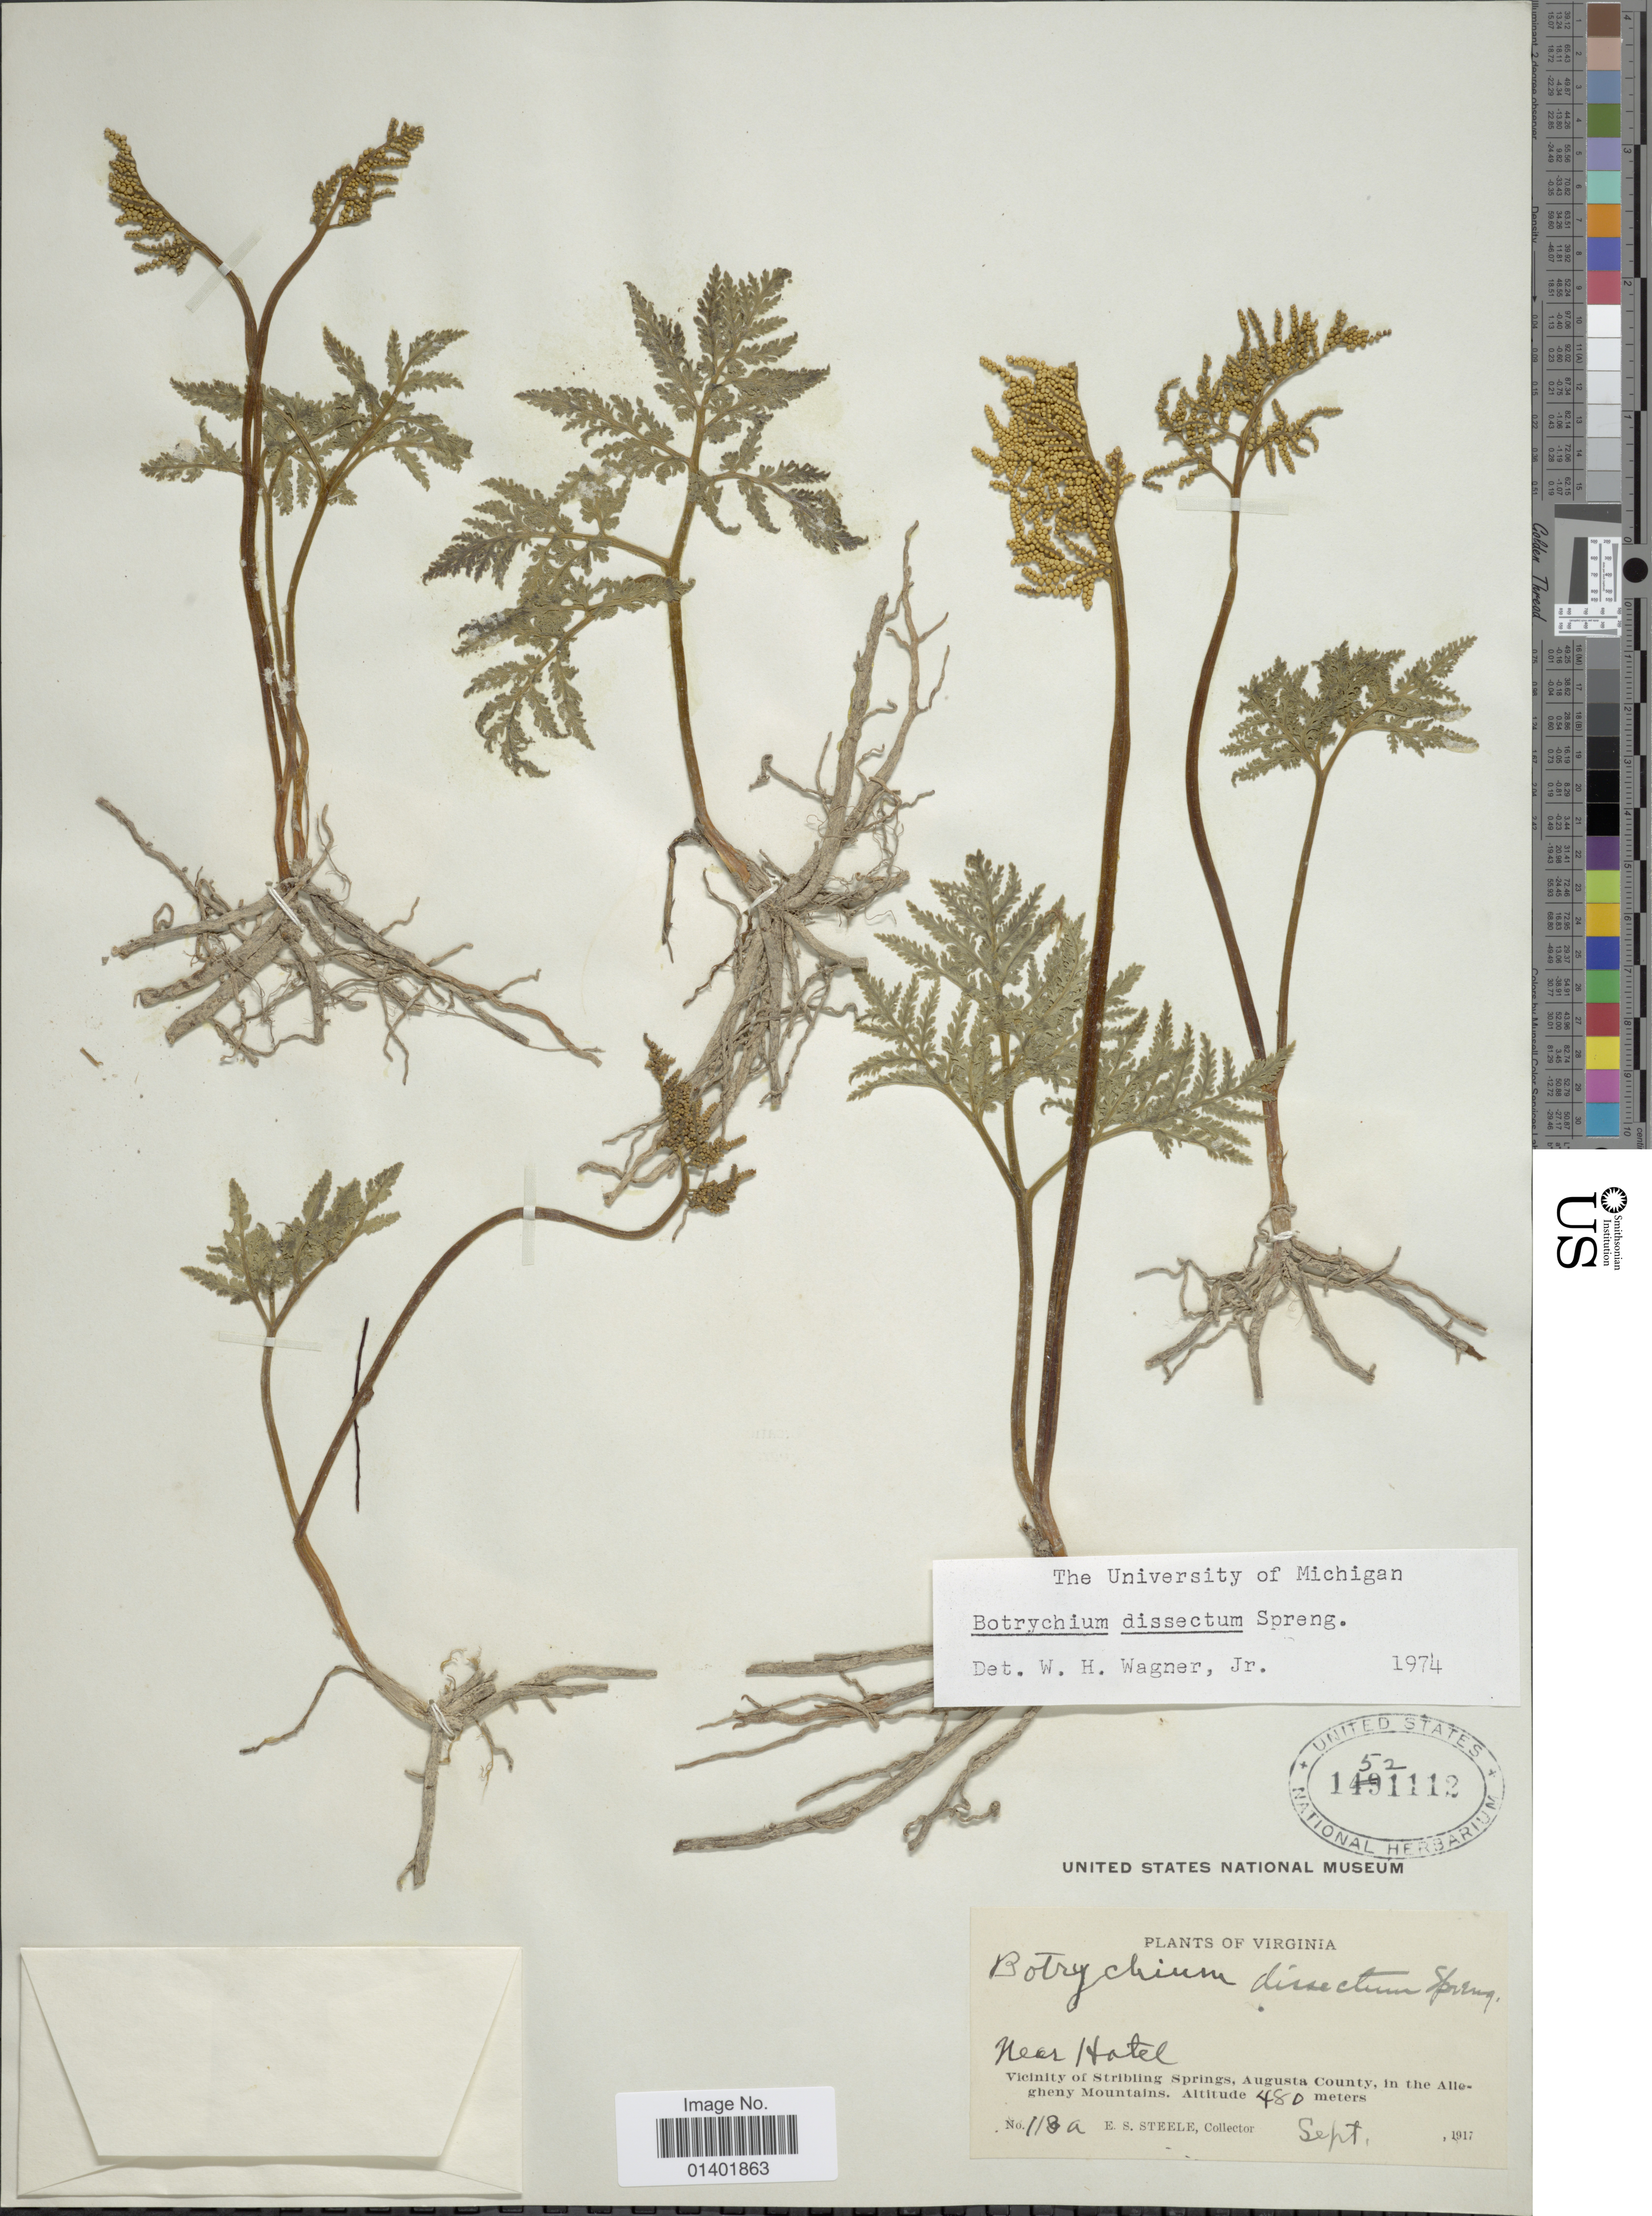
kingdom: Plantae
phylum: Tracheophyta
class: Polypodiopsida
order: Ophioglossales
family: Ophioglossaceae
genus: Botrychium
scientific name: Botrychium dissectum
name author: Spreng.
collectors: E. Steele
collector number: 118a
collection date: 1917-09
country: United States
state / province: Virginia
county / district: Augusta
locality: Vicinity of Stribing Springs, Augusta County, in the Allegheny Mountains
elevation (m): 480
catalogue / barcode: US 1521112